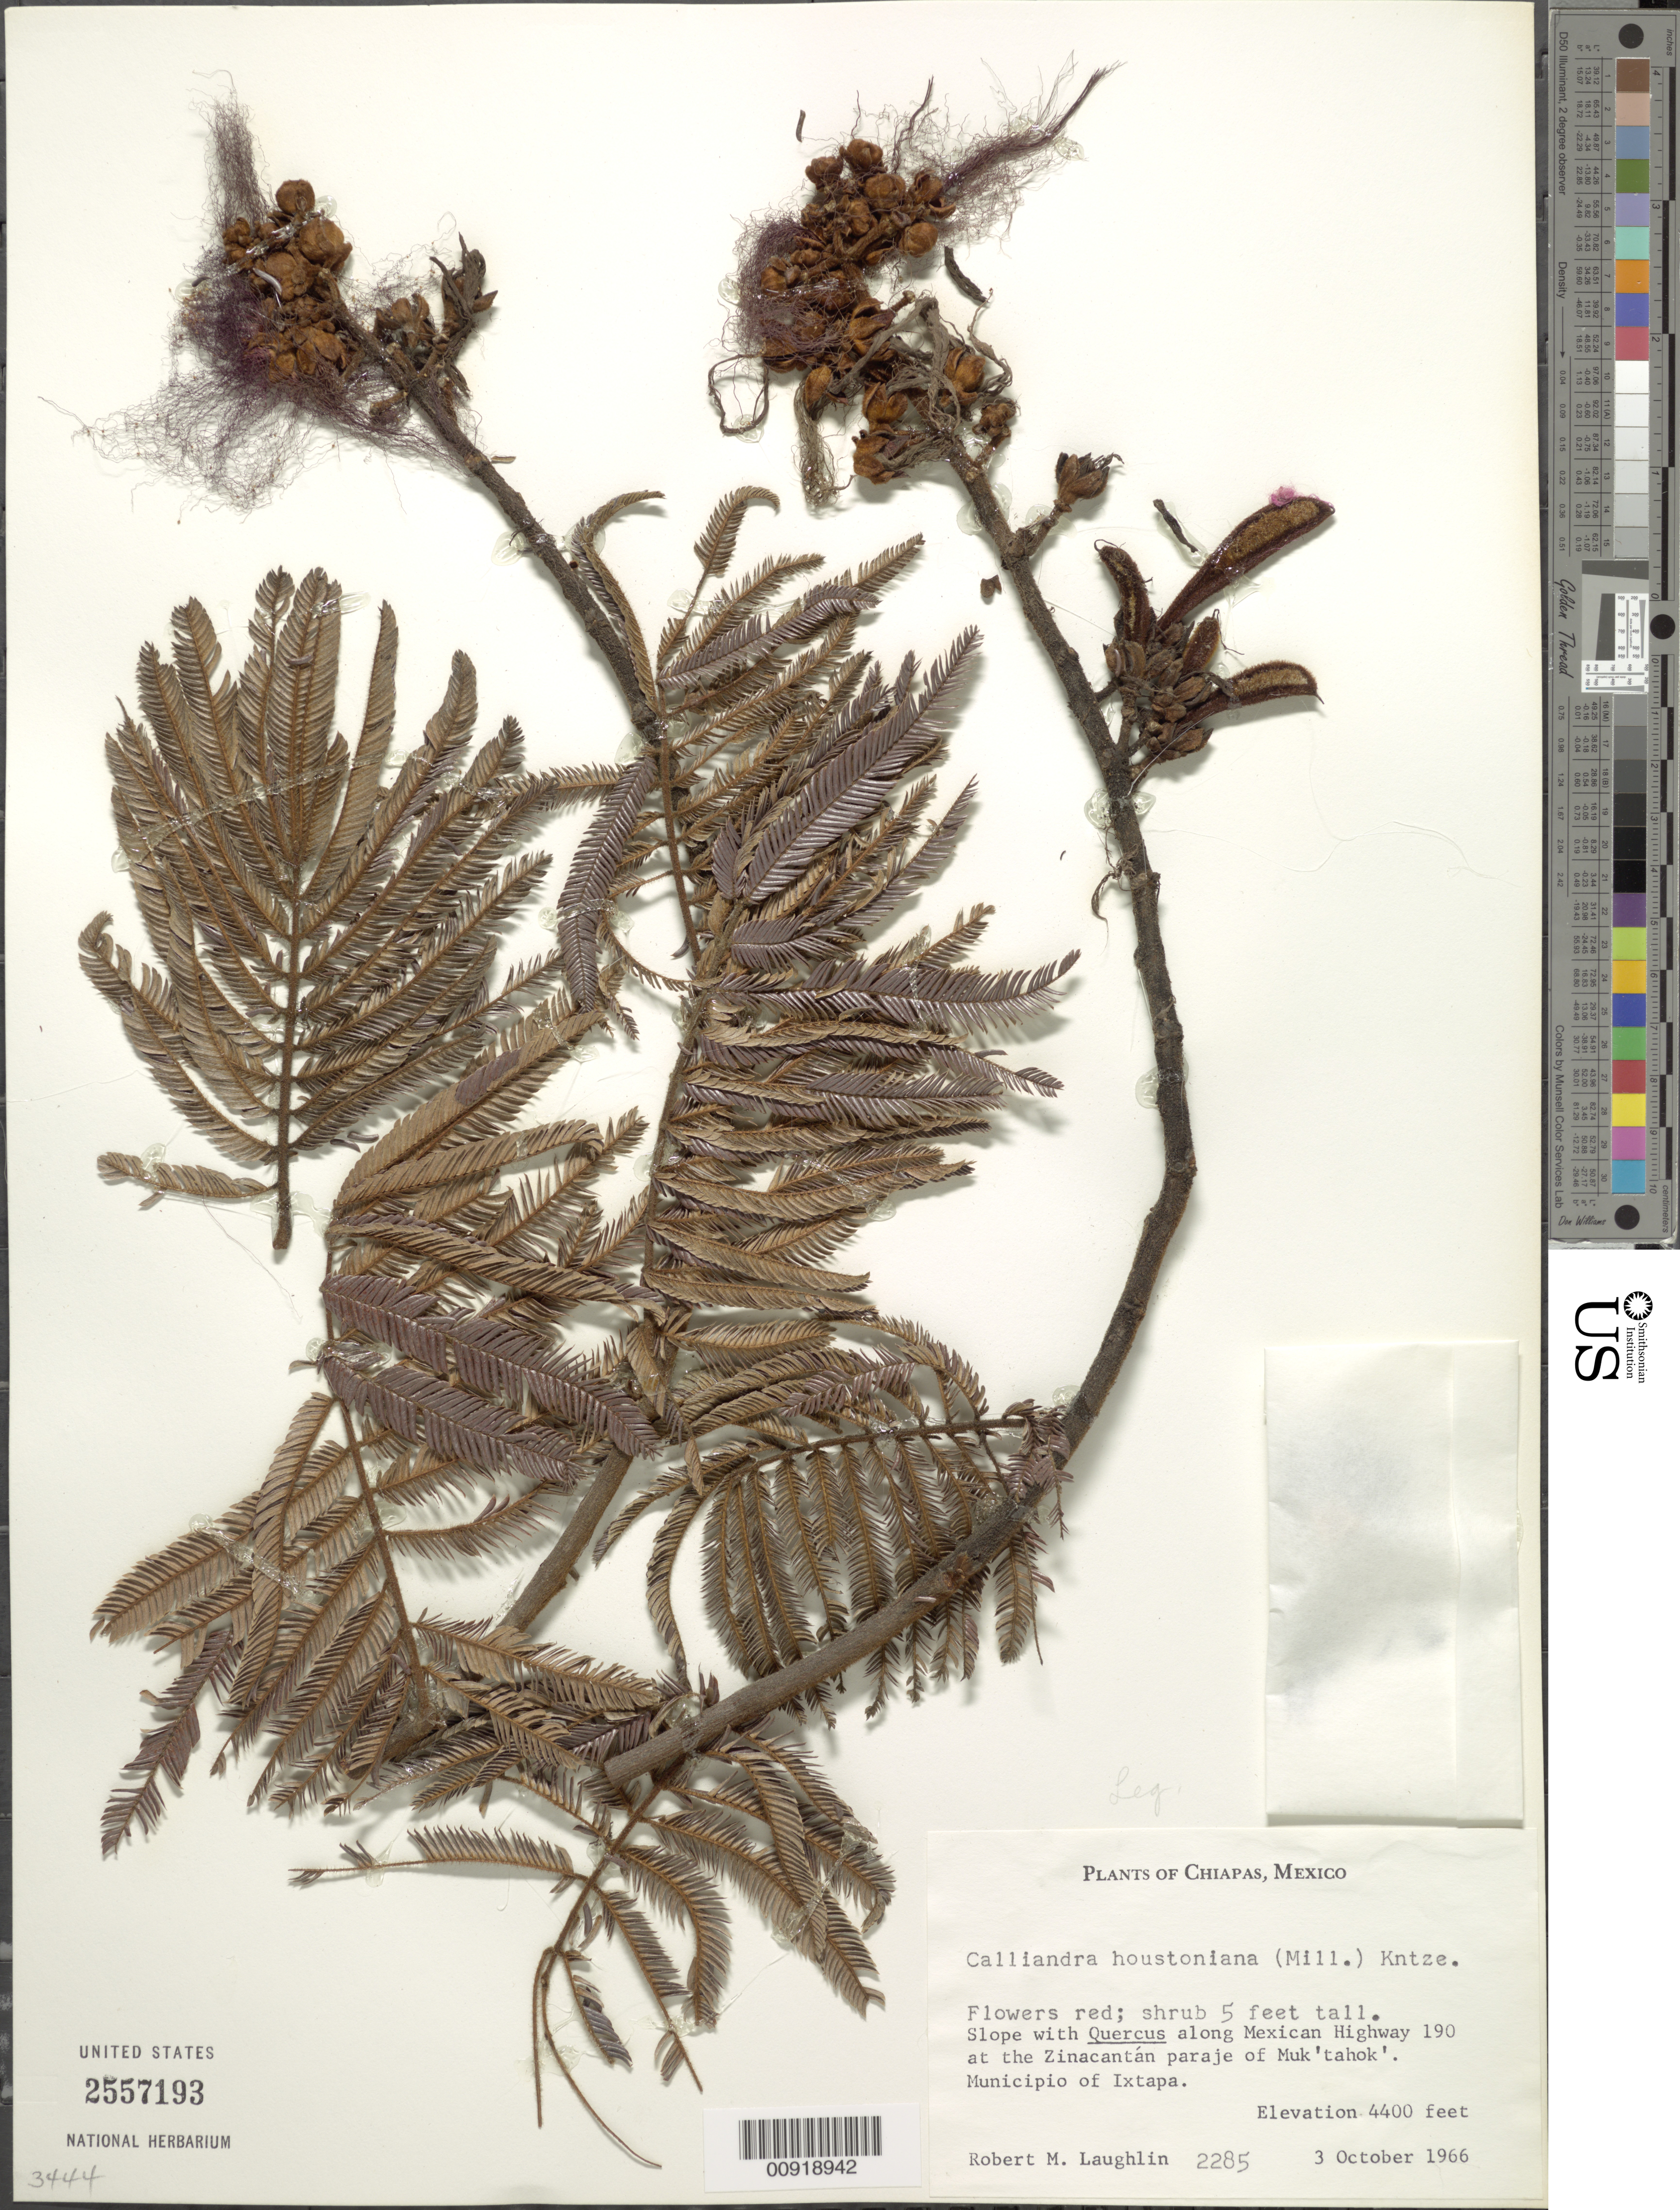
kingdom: Plantae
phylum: Tracheophyta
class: Magnoliopsida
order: Fabales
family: Fabaceae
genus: Calliandra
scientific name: Calliandra houstoniana var. houstoniana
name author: (Mill.) Standl.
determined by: Strong, Mark T., (BOT), Smithsonian Institution - National Museum of Natural History (UNITED STATES)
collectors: R. M. Laughlin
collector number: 2285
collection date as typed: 03 Oct 1966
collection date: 1966-10-03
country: Mexico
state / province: Chiapas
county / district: Ixtapa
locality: Along Mexican Highway 190 at the Zinacantán paraje of Muk' tahok'. Municipio of Ixtapa, Chiapas.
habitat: Slope with Quercus.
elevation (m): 1341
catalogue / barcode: US 2557193